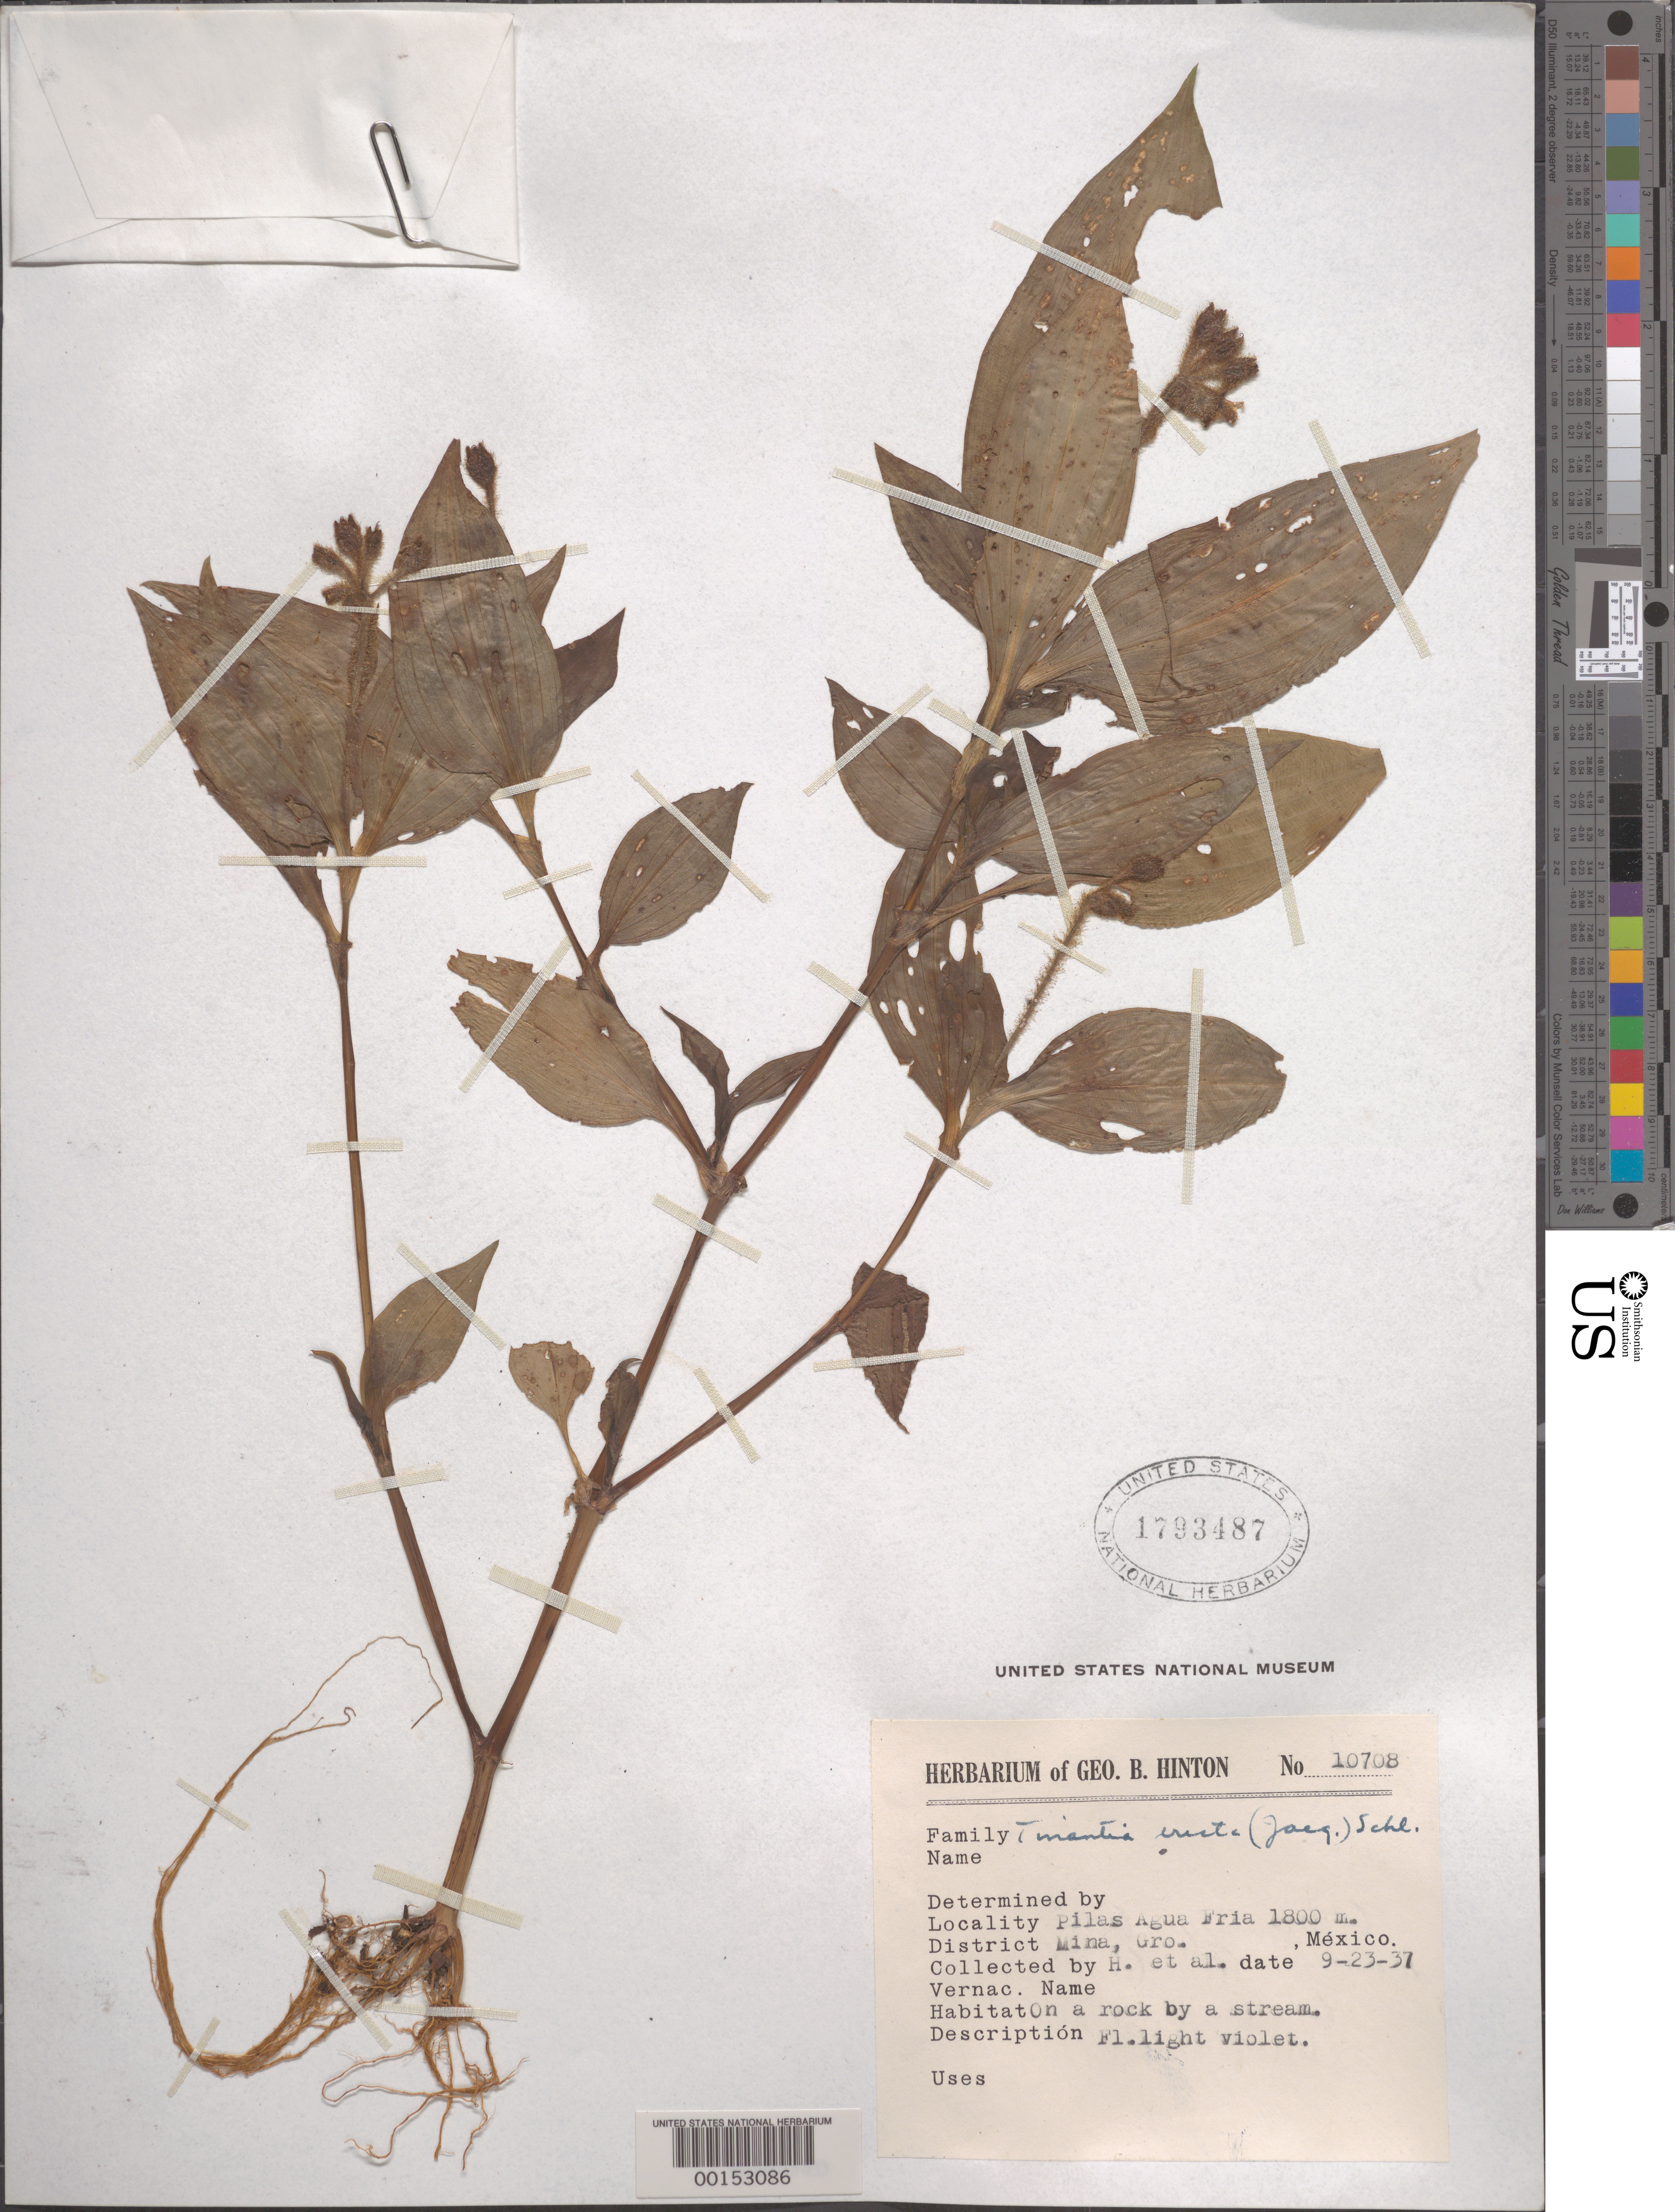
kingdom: Plantae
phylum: Tracheophyta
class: Liliopsida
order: Commelinales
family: Commelinaceae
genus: Tinantia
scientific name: Tinantia erecta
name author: (Jacq.) Fenzl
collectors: G. B. Hinton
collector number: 10708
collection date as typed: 23 Sep 1937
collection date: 1937-09-23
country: Mexico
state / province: Guerrero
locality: Mina mun. (?), Pilas Agua Fria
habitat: Rocks near stream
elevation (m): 1800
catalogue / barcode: US 1793487